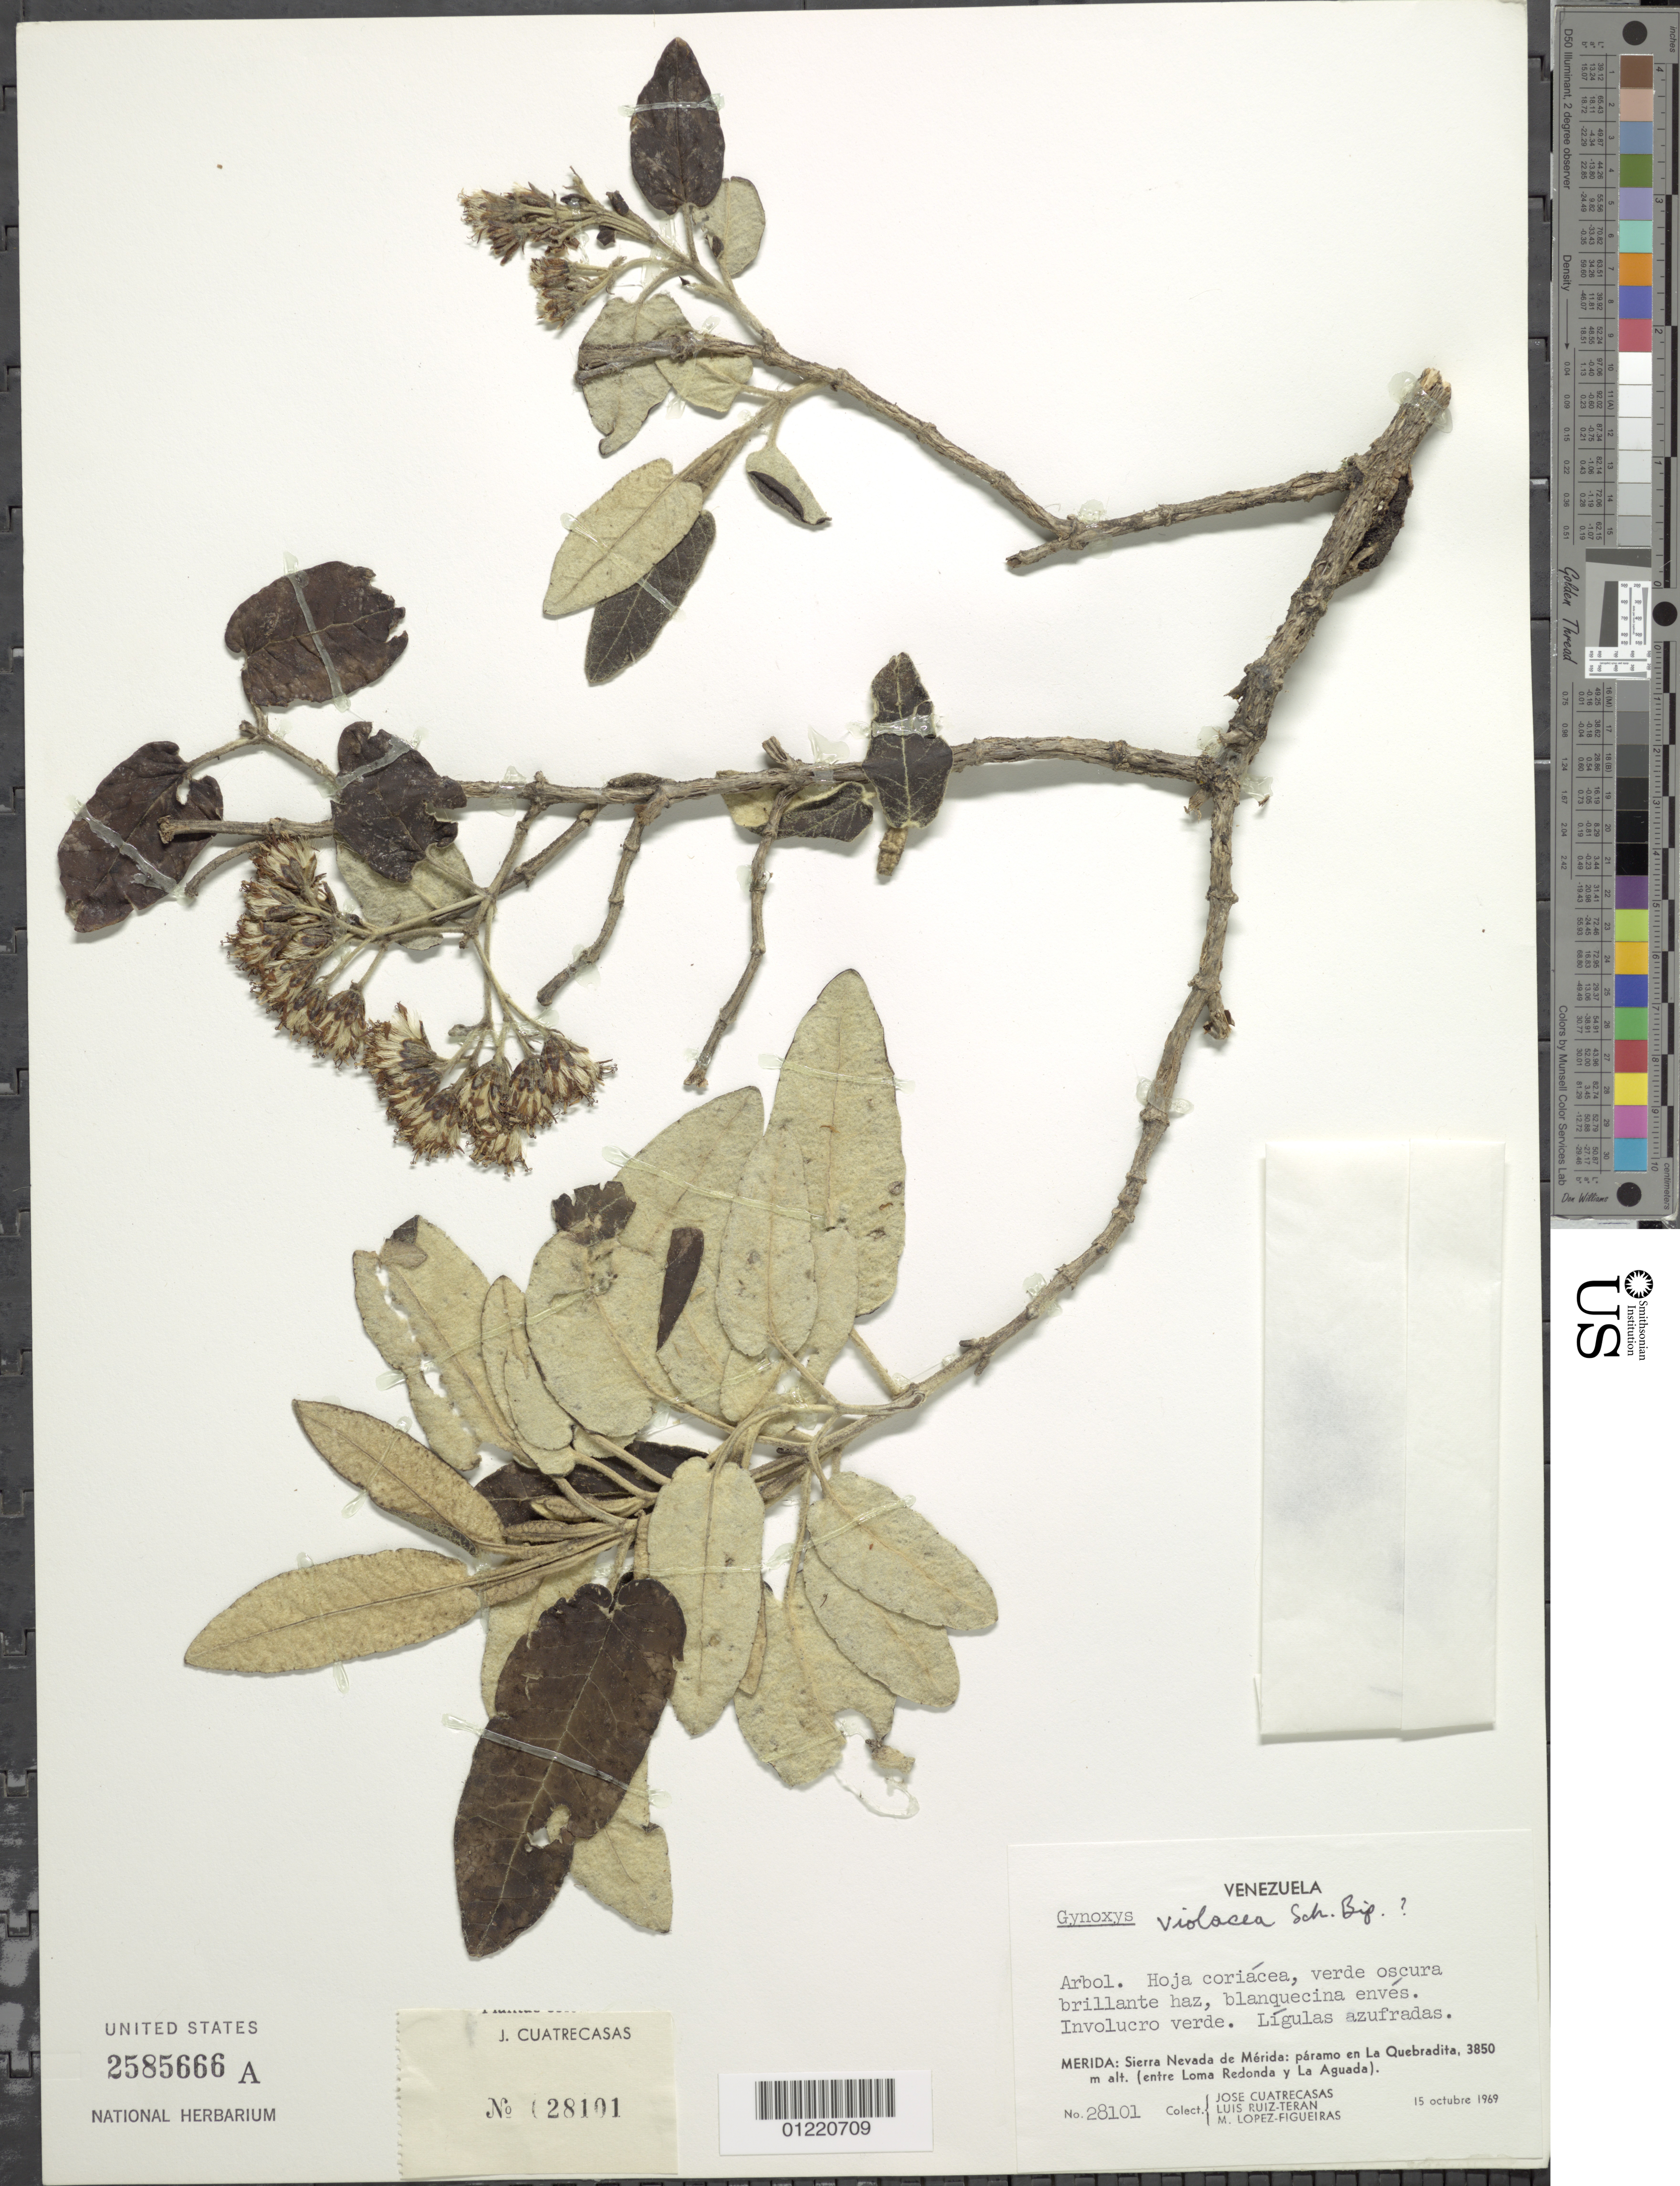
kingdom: Plantae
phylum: Tracheophyta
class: Magnoliopsida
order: Asterales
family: Asteraceae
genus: Gynoxys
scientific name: Gynoxys violacea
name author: Sch. Bip. ex Wedd.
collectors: J. Cuatrecasas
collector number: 28101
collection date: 1969-10-15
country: Venezuela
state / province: Mérida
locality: Sierra Nevada de Mérida: páramo en La Quebradita (entre Loma Redonda y La Aguada)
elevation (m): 3850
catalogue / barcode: US 2585666A